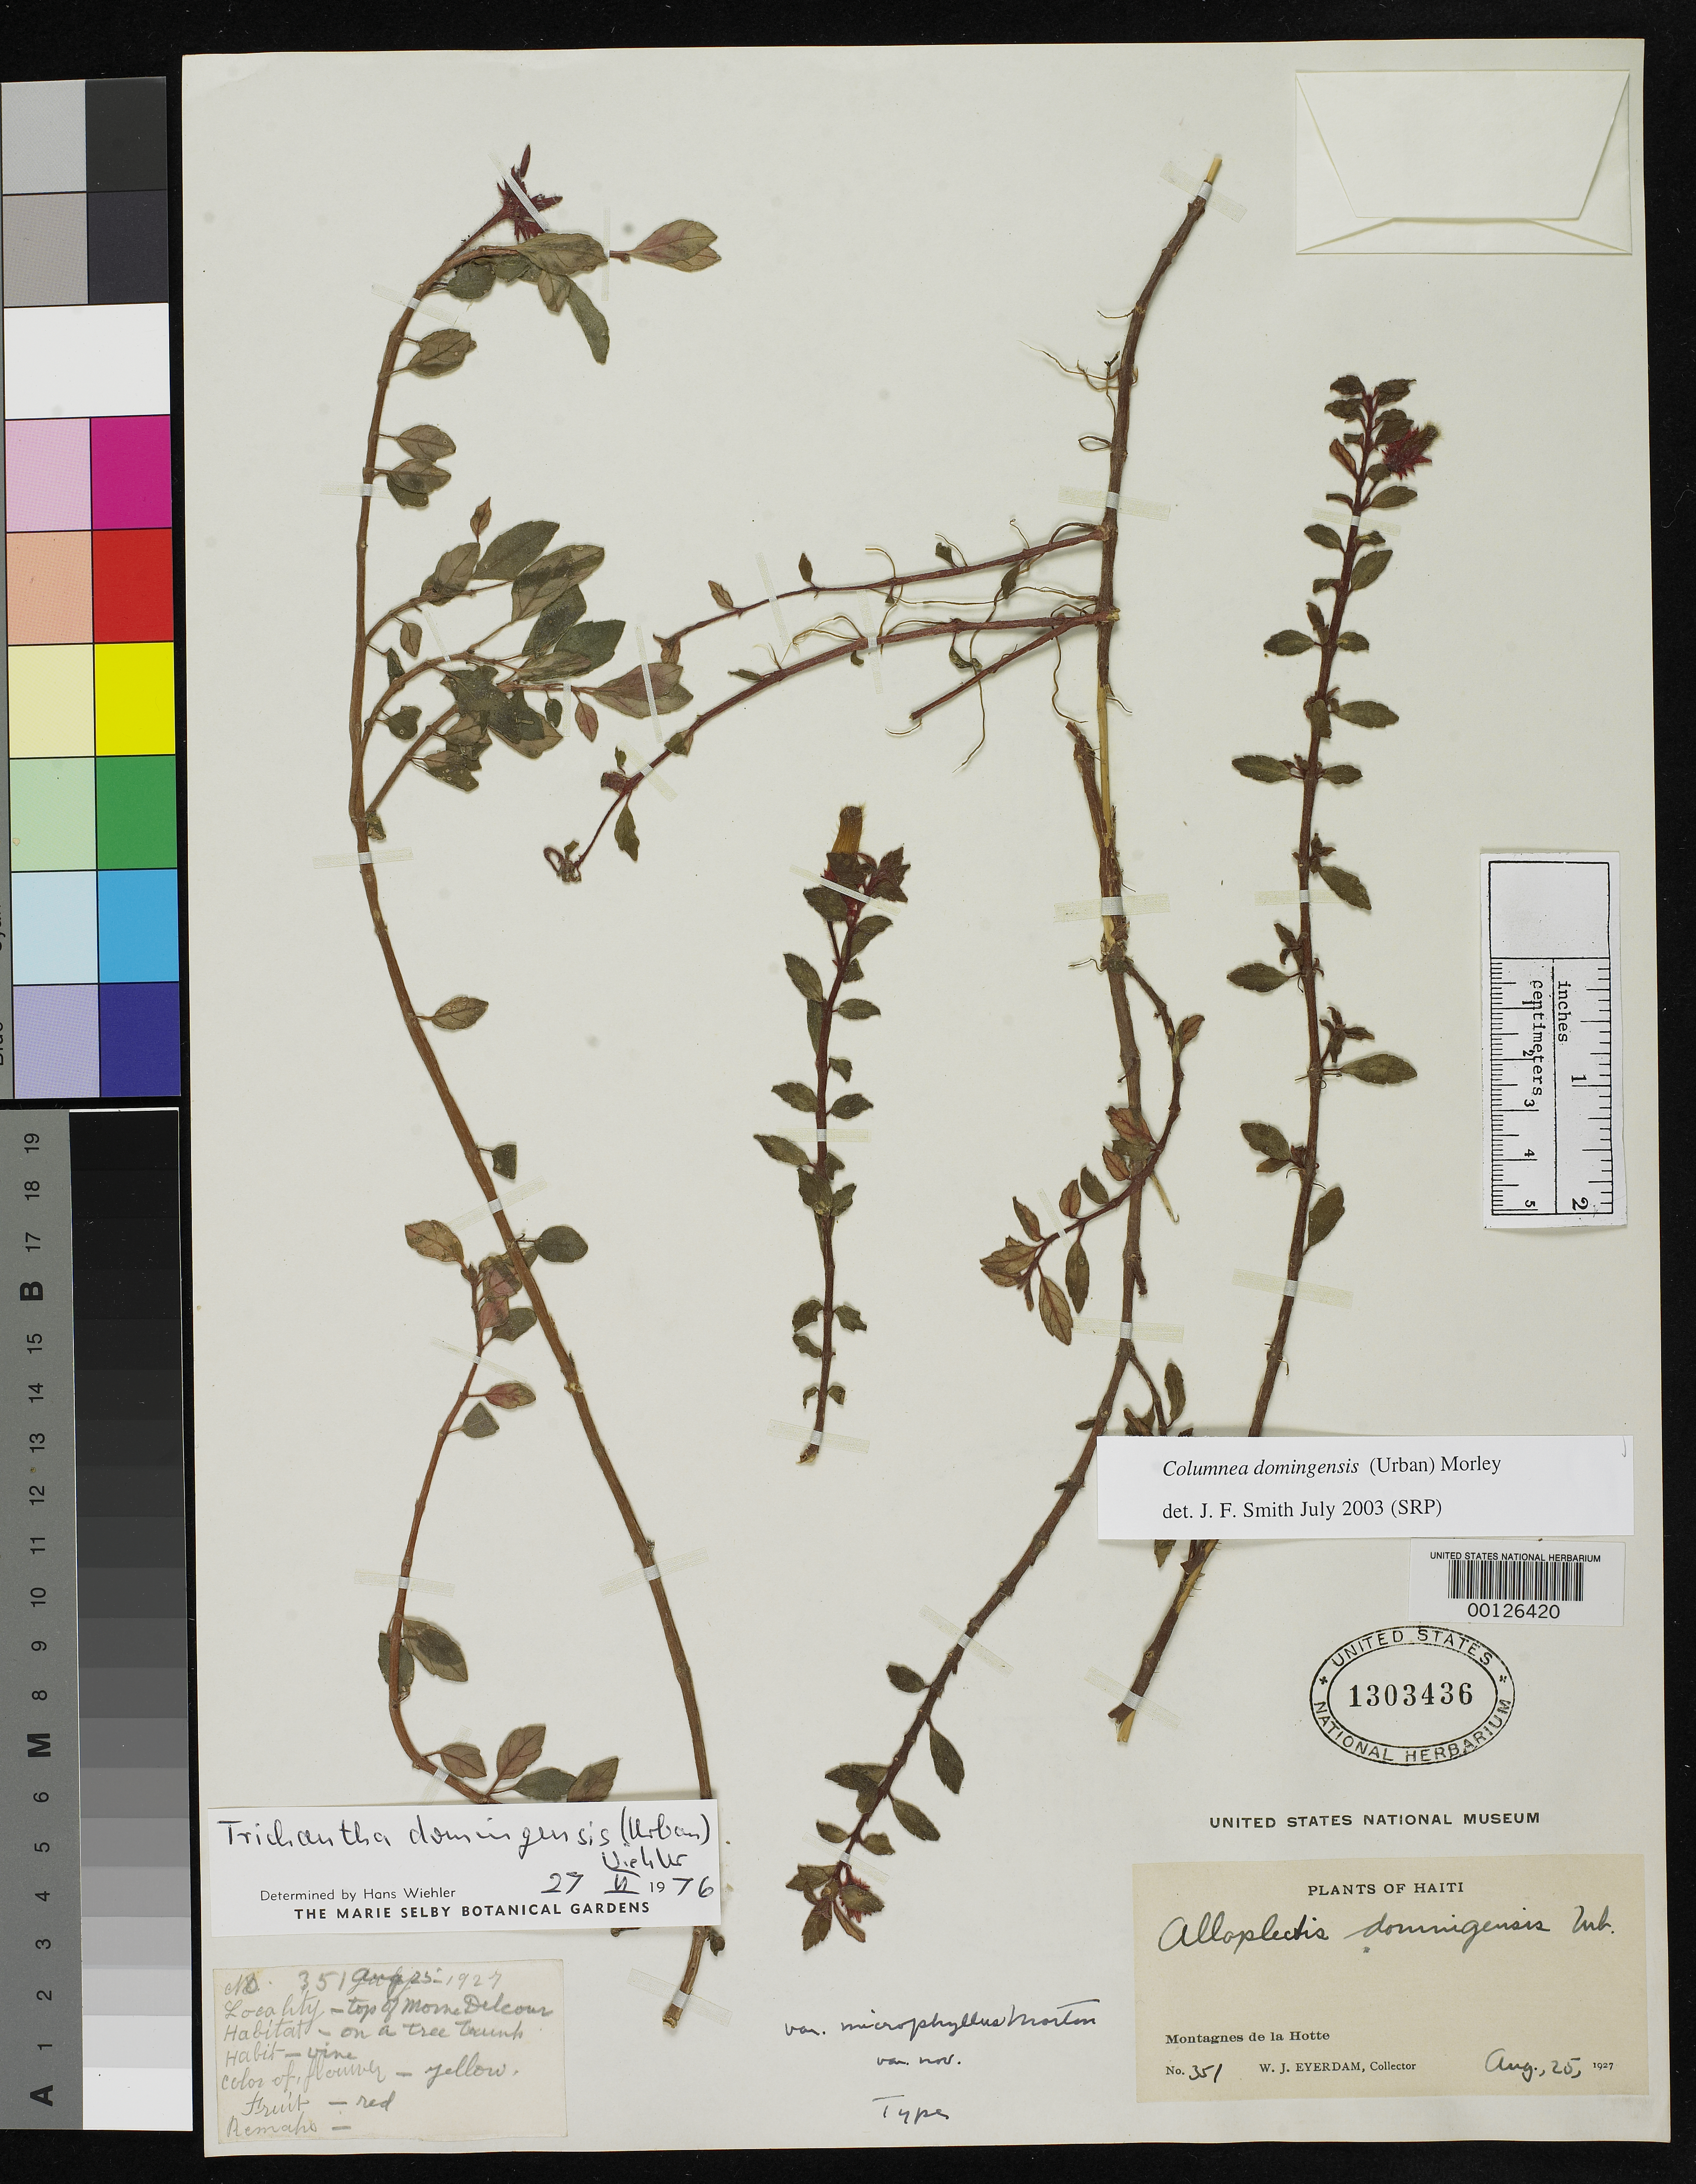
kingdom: Plantae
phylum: Tracheophyta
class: Magnoliopsida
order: Lamiales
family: Gesneriaceae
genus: Alloplectus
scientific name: Alloplectus domingensis var. microphyllus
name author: C.V. Morton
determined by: Smith, J. F.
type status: Holotype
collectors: W. J. Eyerdam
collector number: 351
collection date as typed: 25 Aug 1927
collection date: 1927-08-25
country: Haiti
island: Hispaniola Island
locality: Montagnes de la Hotte. Top of Morne Delcour.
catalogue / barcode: US 1303436